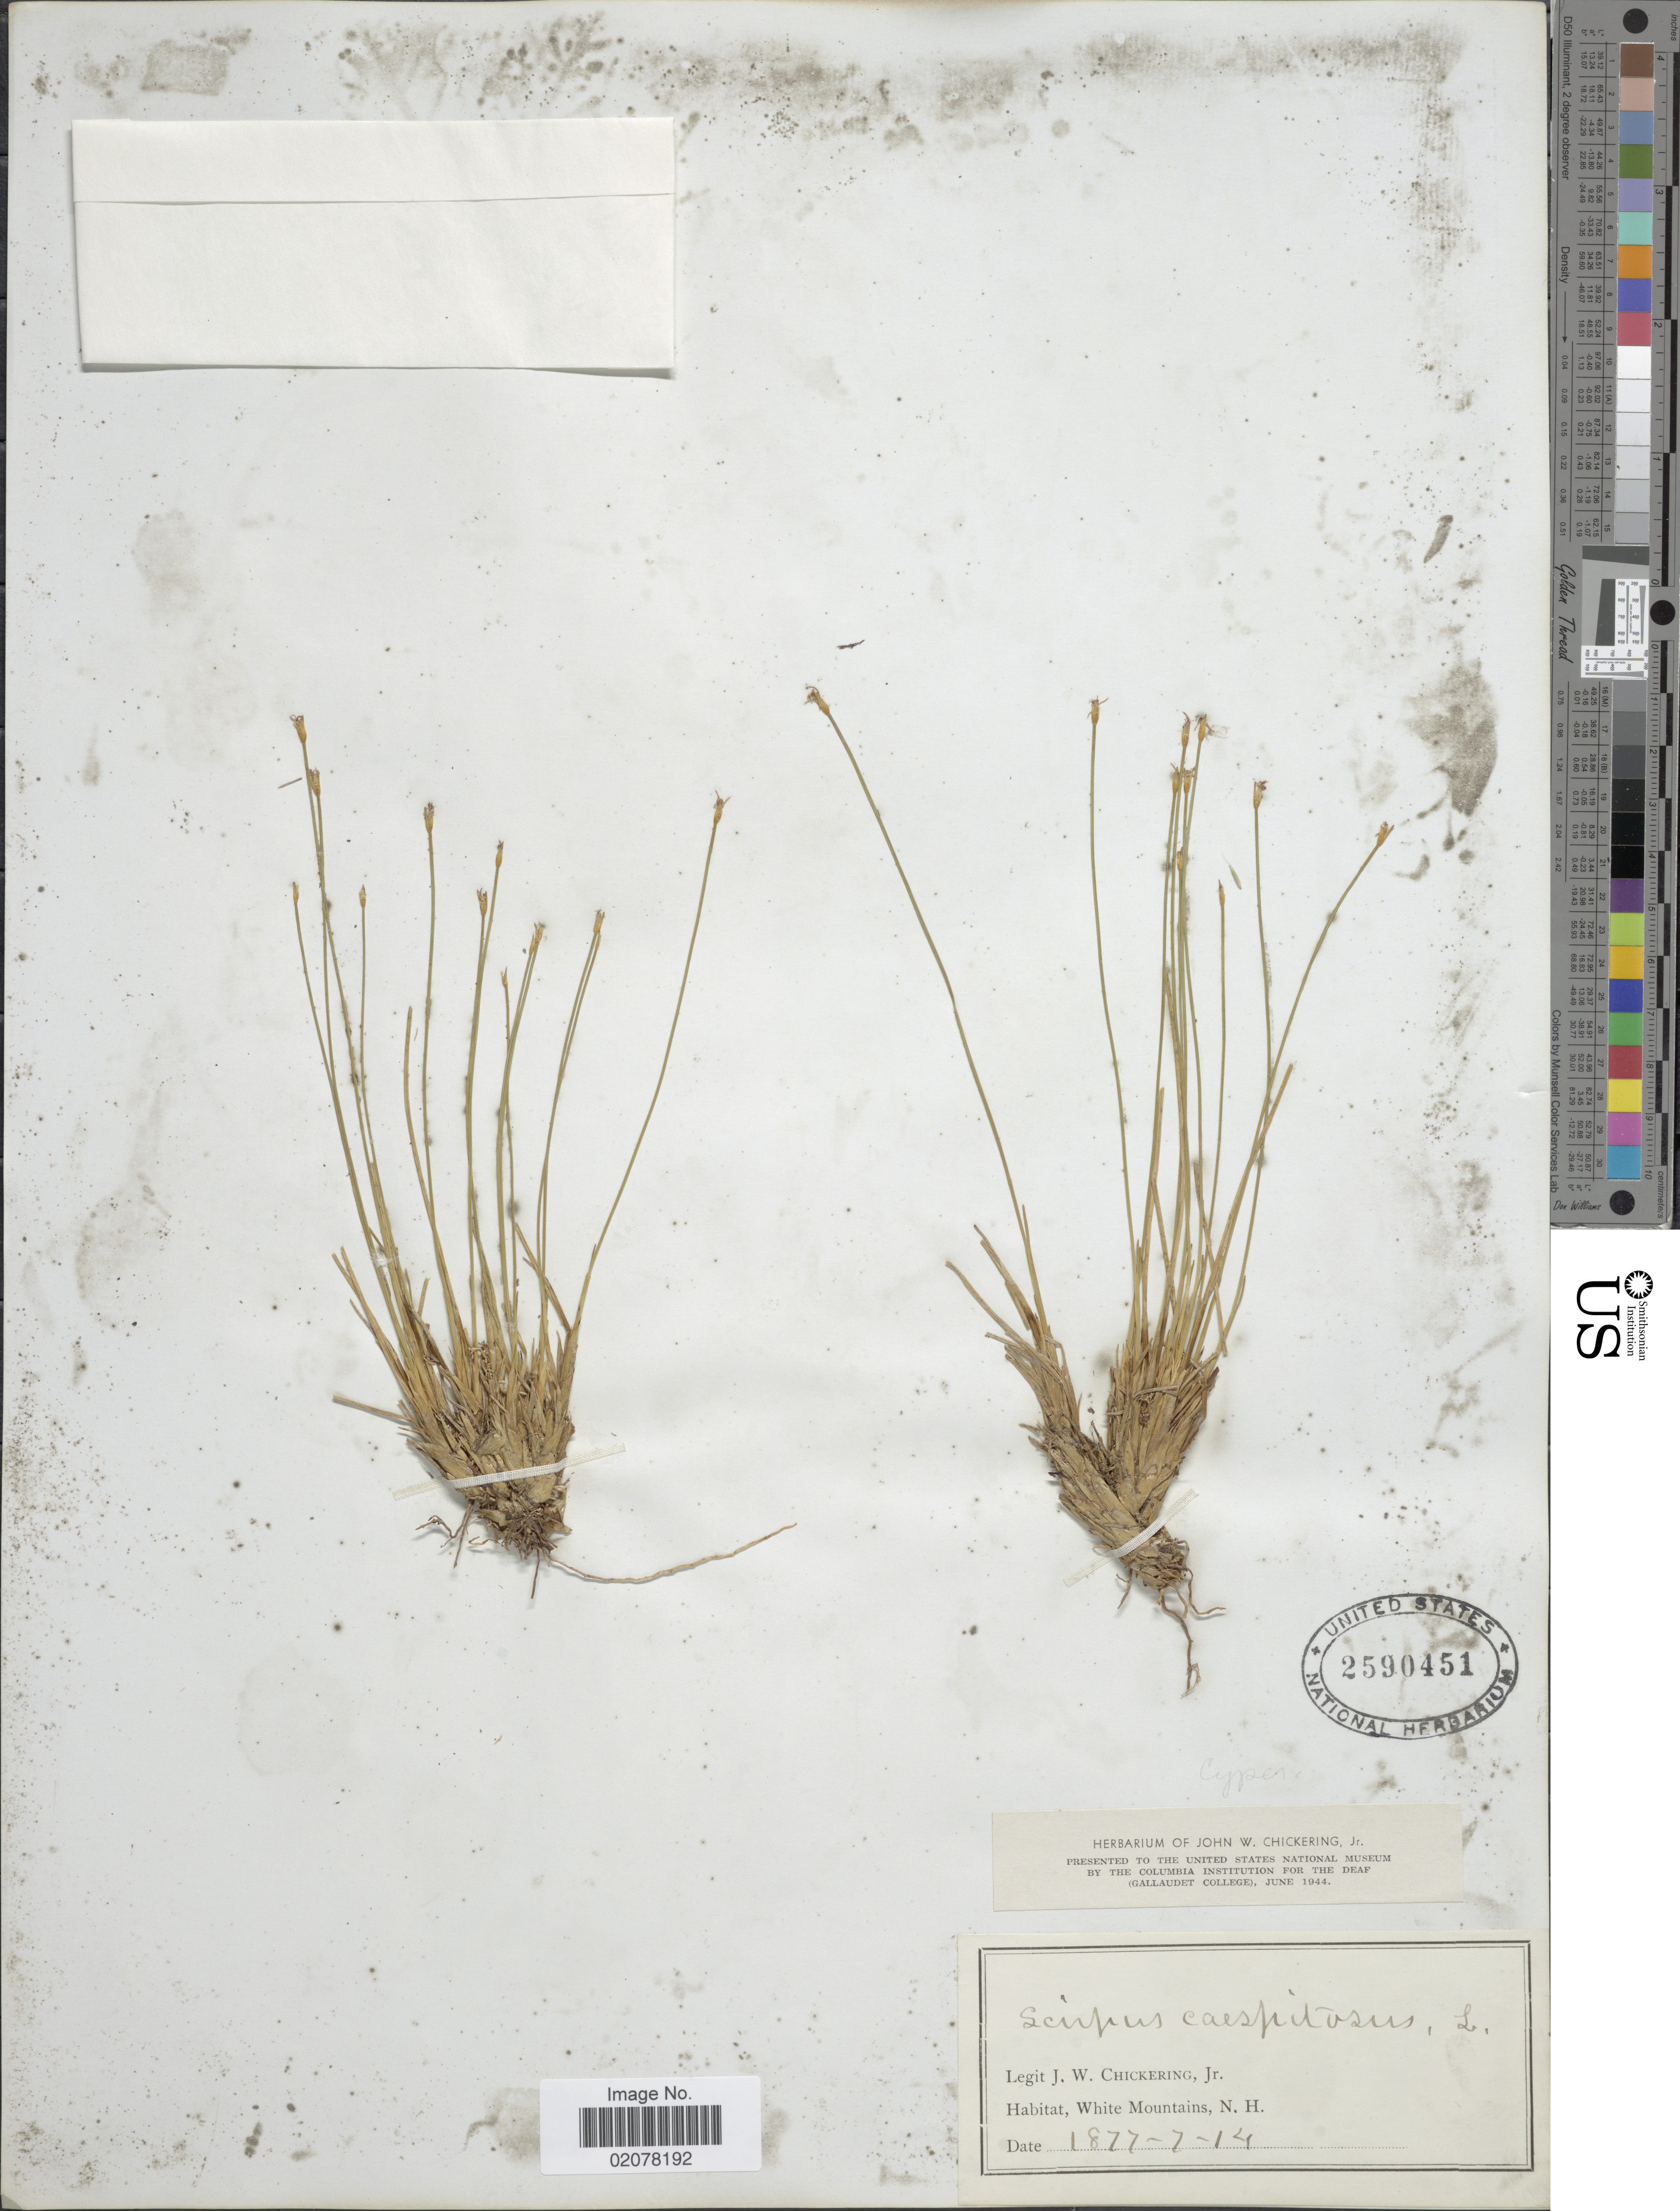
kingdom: Plantae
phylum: Tracheophyta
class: Liliopsida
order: Poales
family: Cyperaceae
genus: Trichophorum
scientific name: Trichophorum cespitosum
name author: (L.) Hartm.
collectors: J. W. Chickering Jr.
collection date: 1877-07-14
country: United States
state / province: New Hampshire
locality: White Mountains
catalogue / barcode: US 2590451